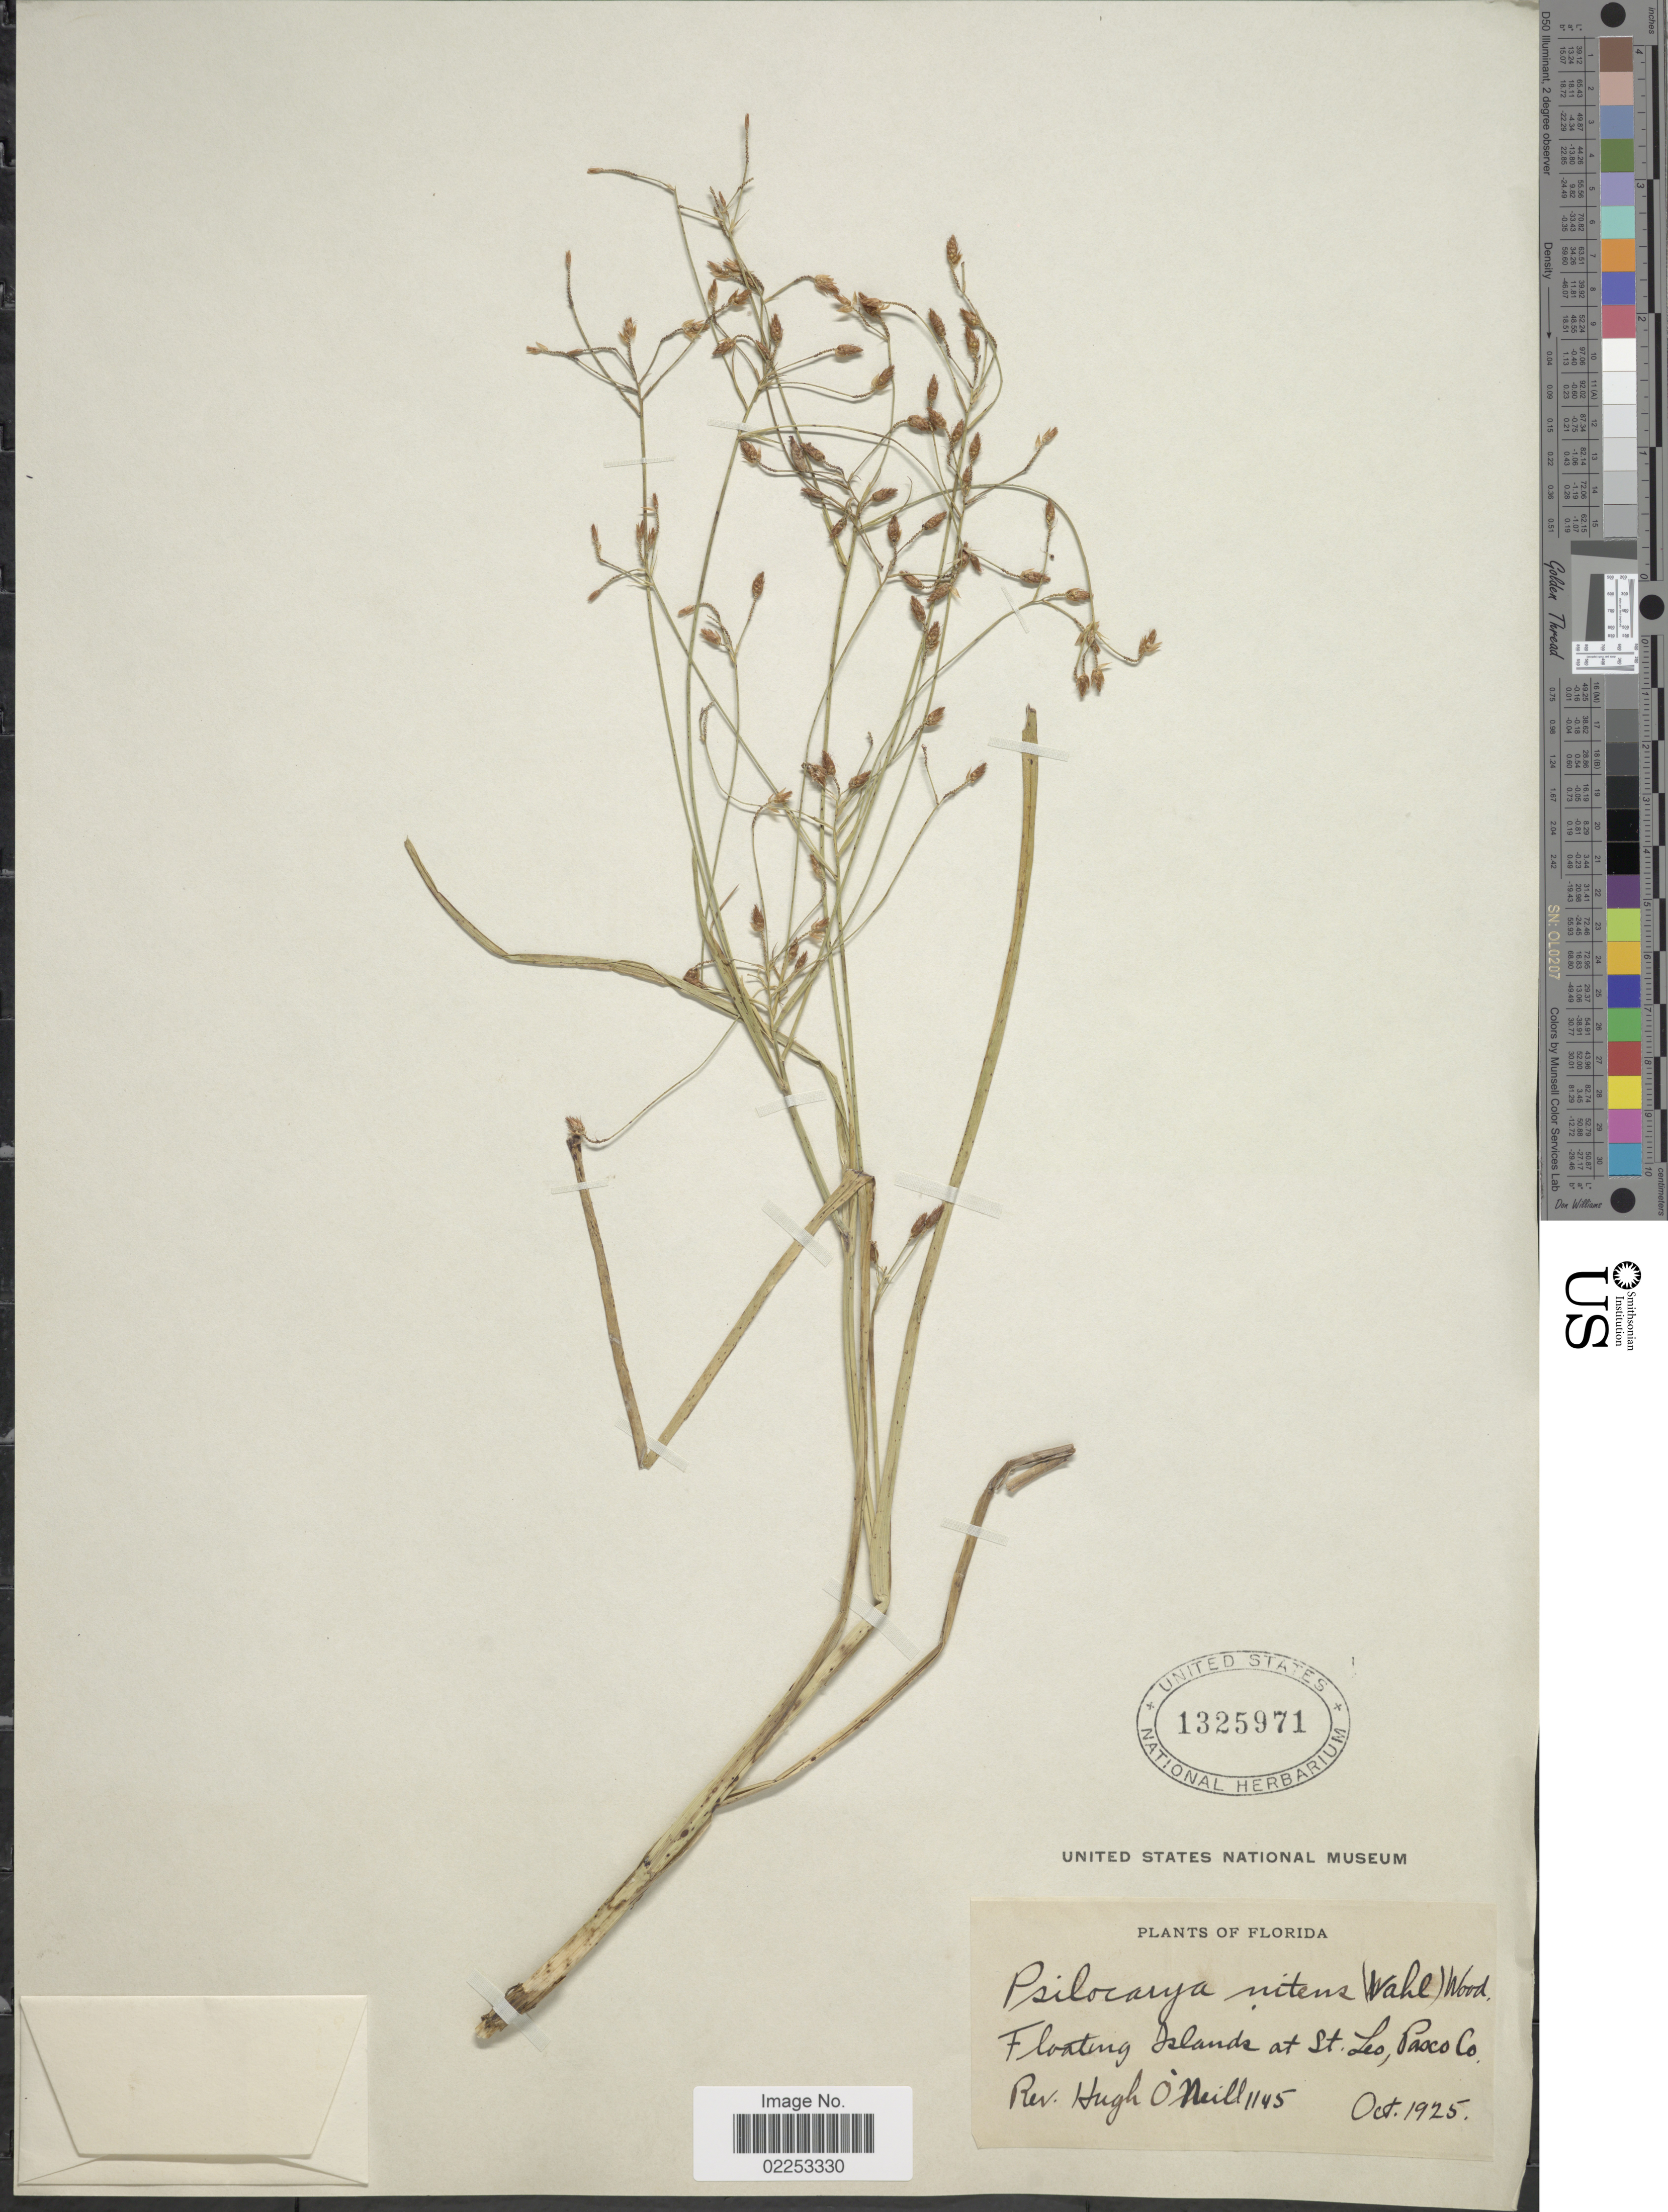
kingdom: Plantae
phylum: Tracheophyta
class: Liliopsida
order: Poales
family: Cyperaceae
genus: Rhynchospora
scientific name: Rhynchospora scirpoides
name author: (Torr.) Griseb.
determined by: Strong, Mark T., (BOT), Smithsonian Institution - National Museum of Natural History (UNITED STATES)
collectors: H. O'Neill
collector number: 1145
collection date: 1925-10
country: United States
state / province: Florida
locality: Floating Islands at St. Leo, Pasco Co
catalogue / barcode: US 1325971